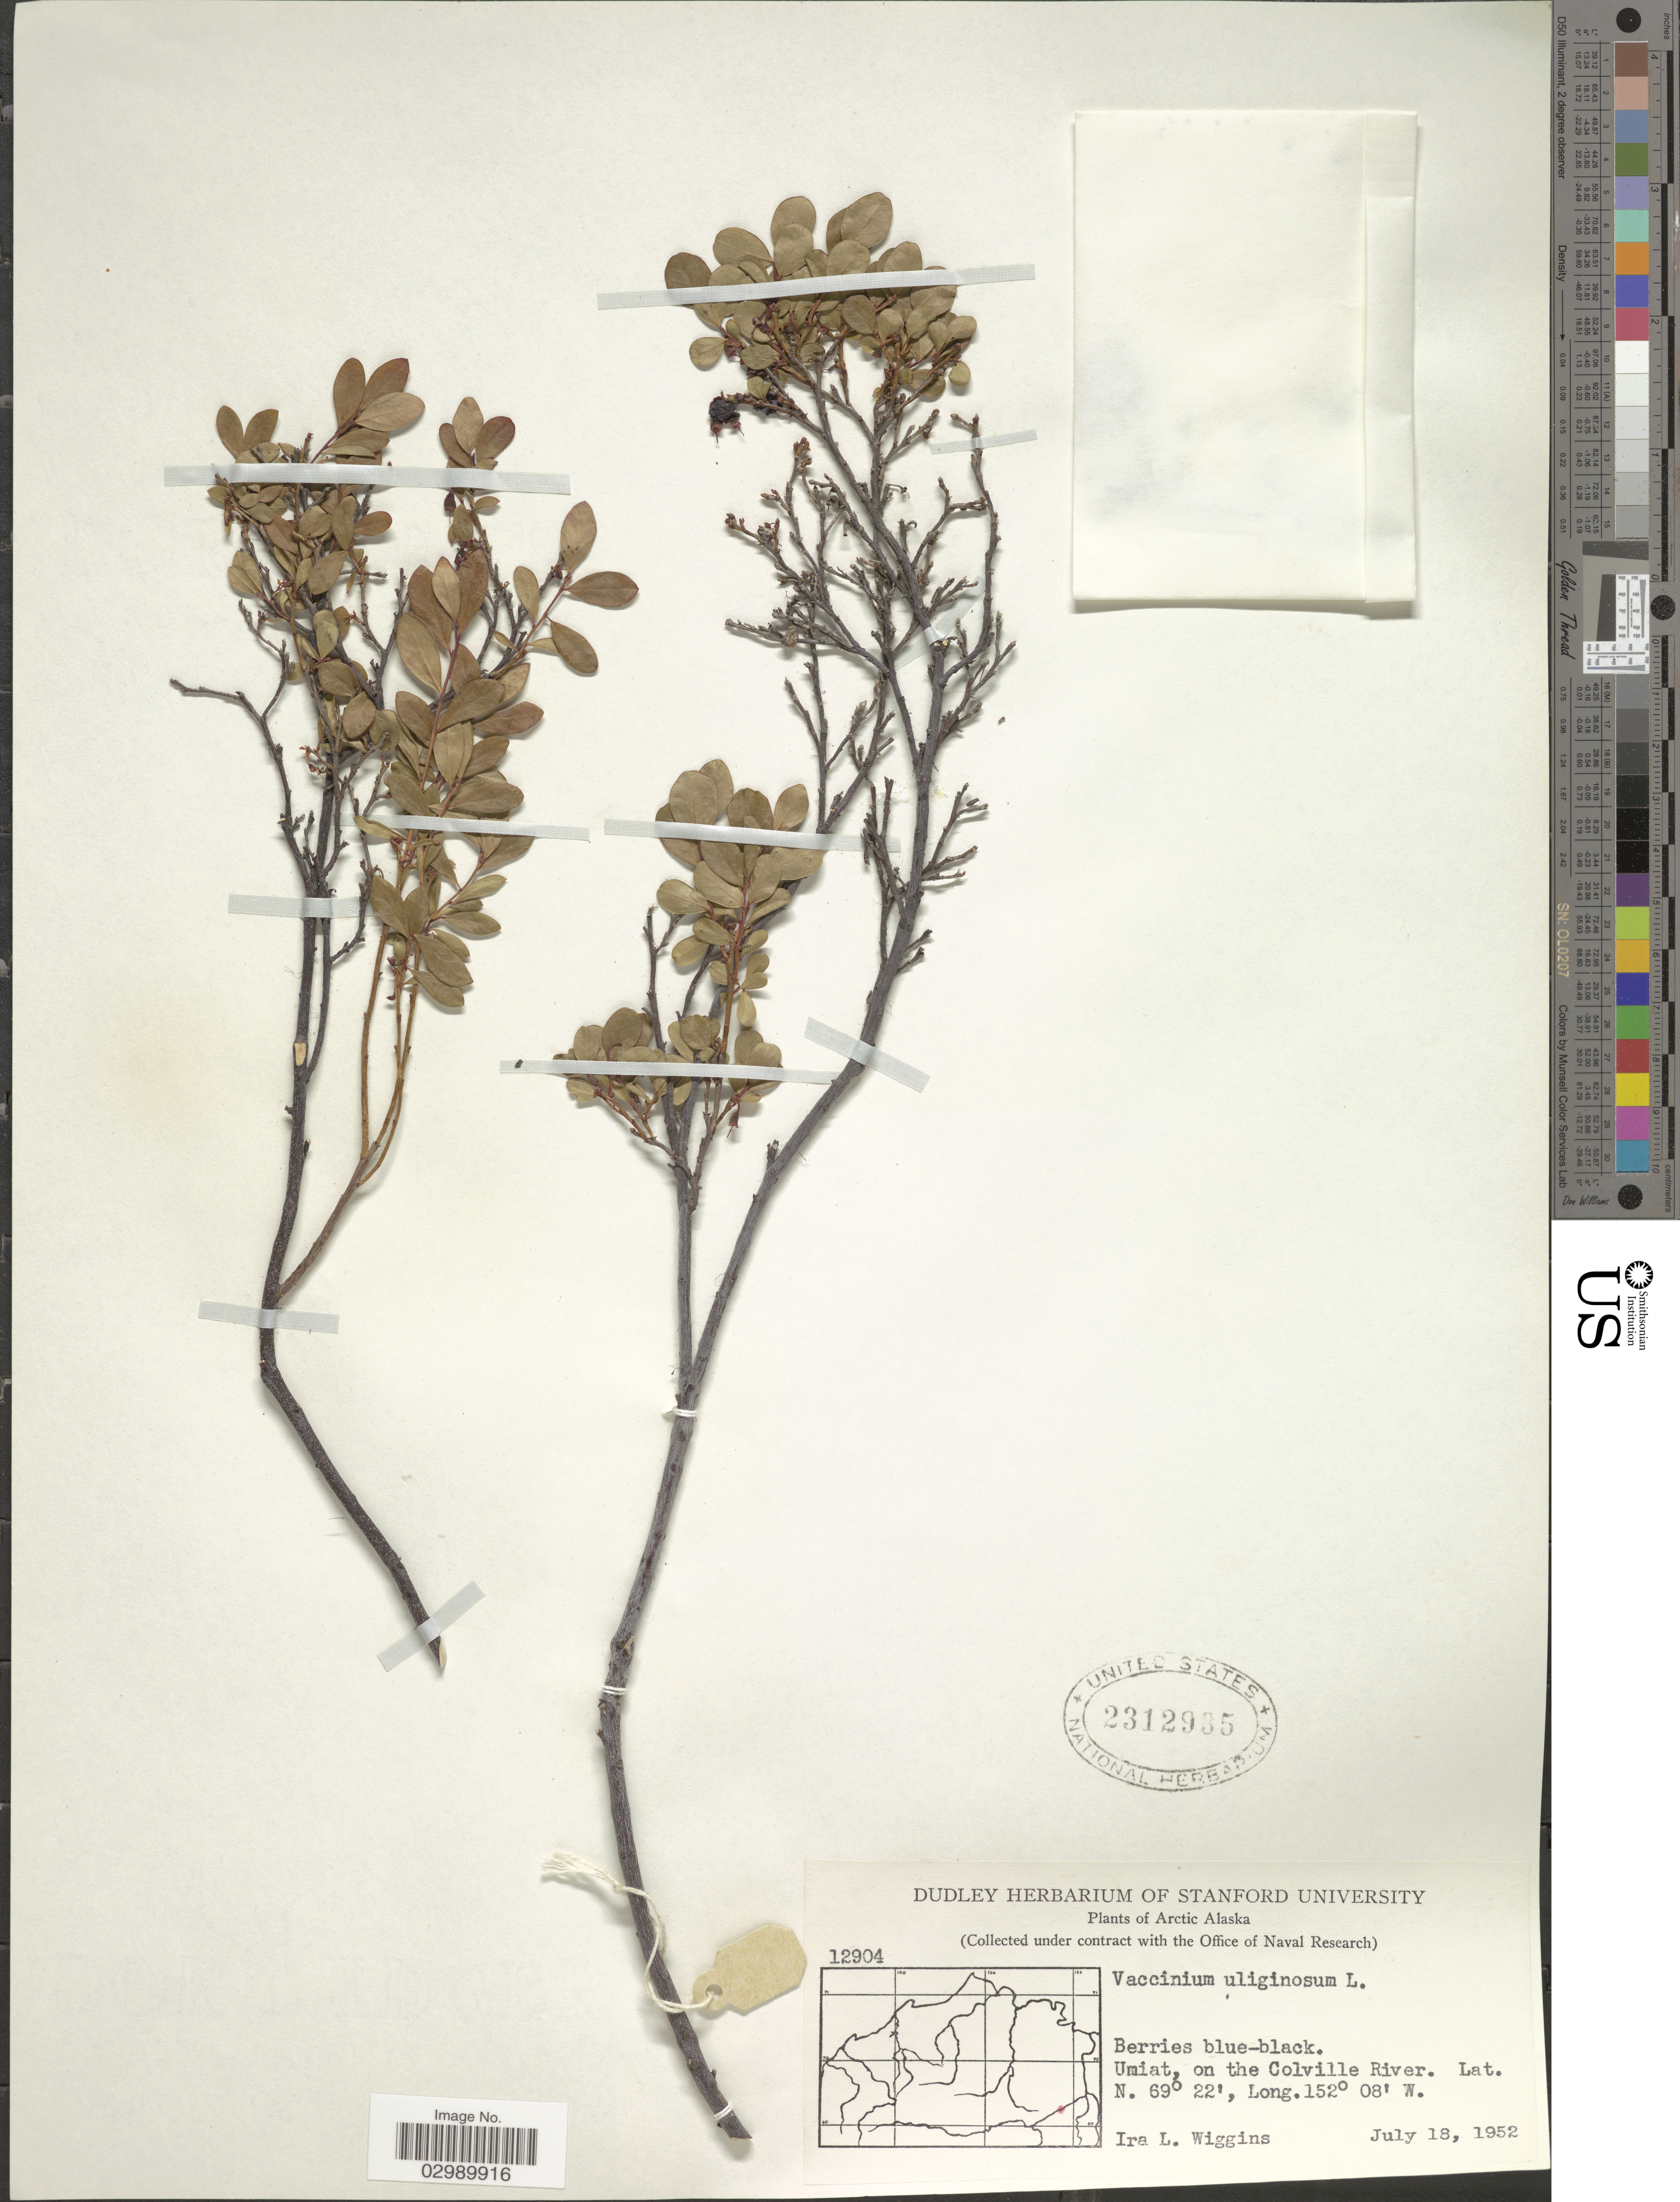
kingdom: Plantae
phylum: Tracheophyta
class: Magnoliopsida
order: Ericales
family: Ericaceae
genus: Vaccinium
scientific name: Vaccinium uliginosum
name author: L.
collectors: I. L. Wiggins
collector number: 12904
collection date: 1952-07-18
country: United States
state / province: Alaska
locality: Arctic Alaska, Umiat, on the Colville River.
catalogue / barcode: US 2312935